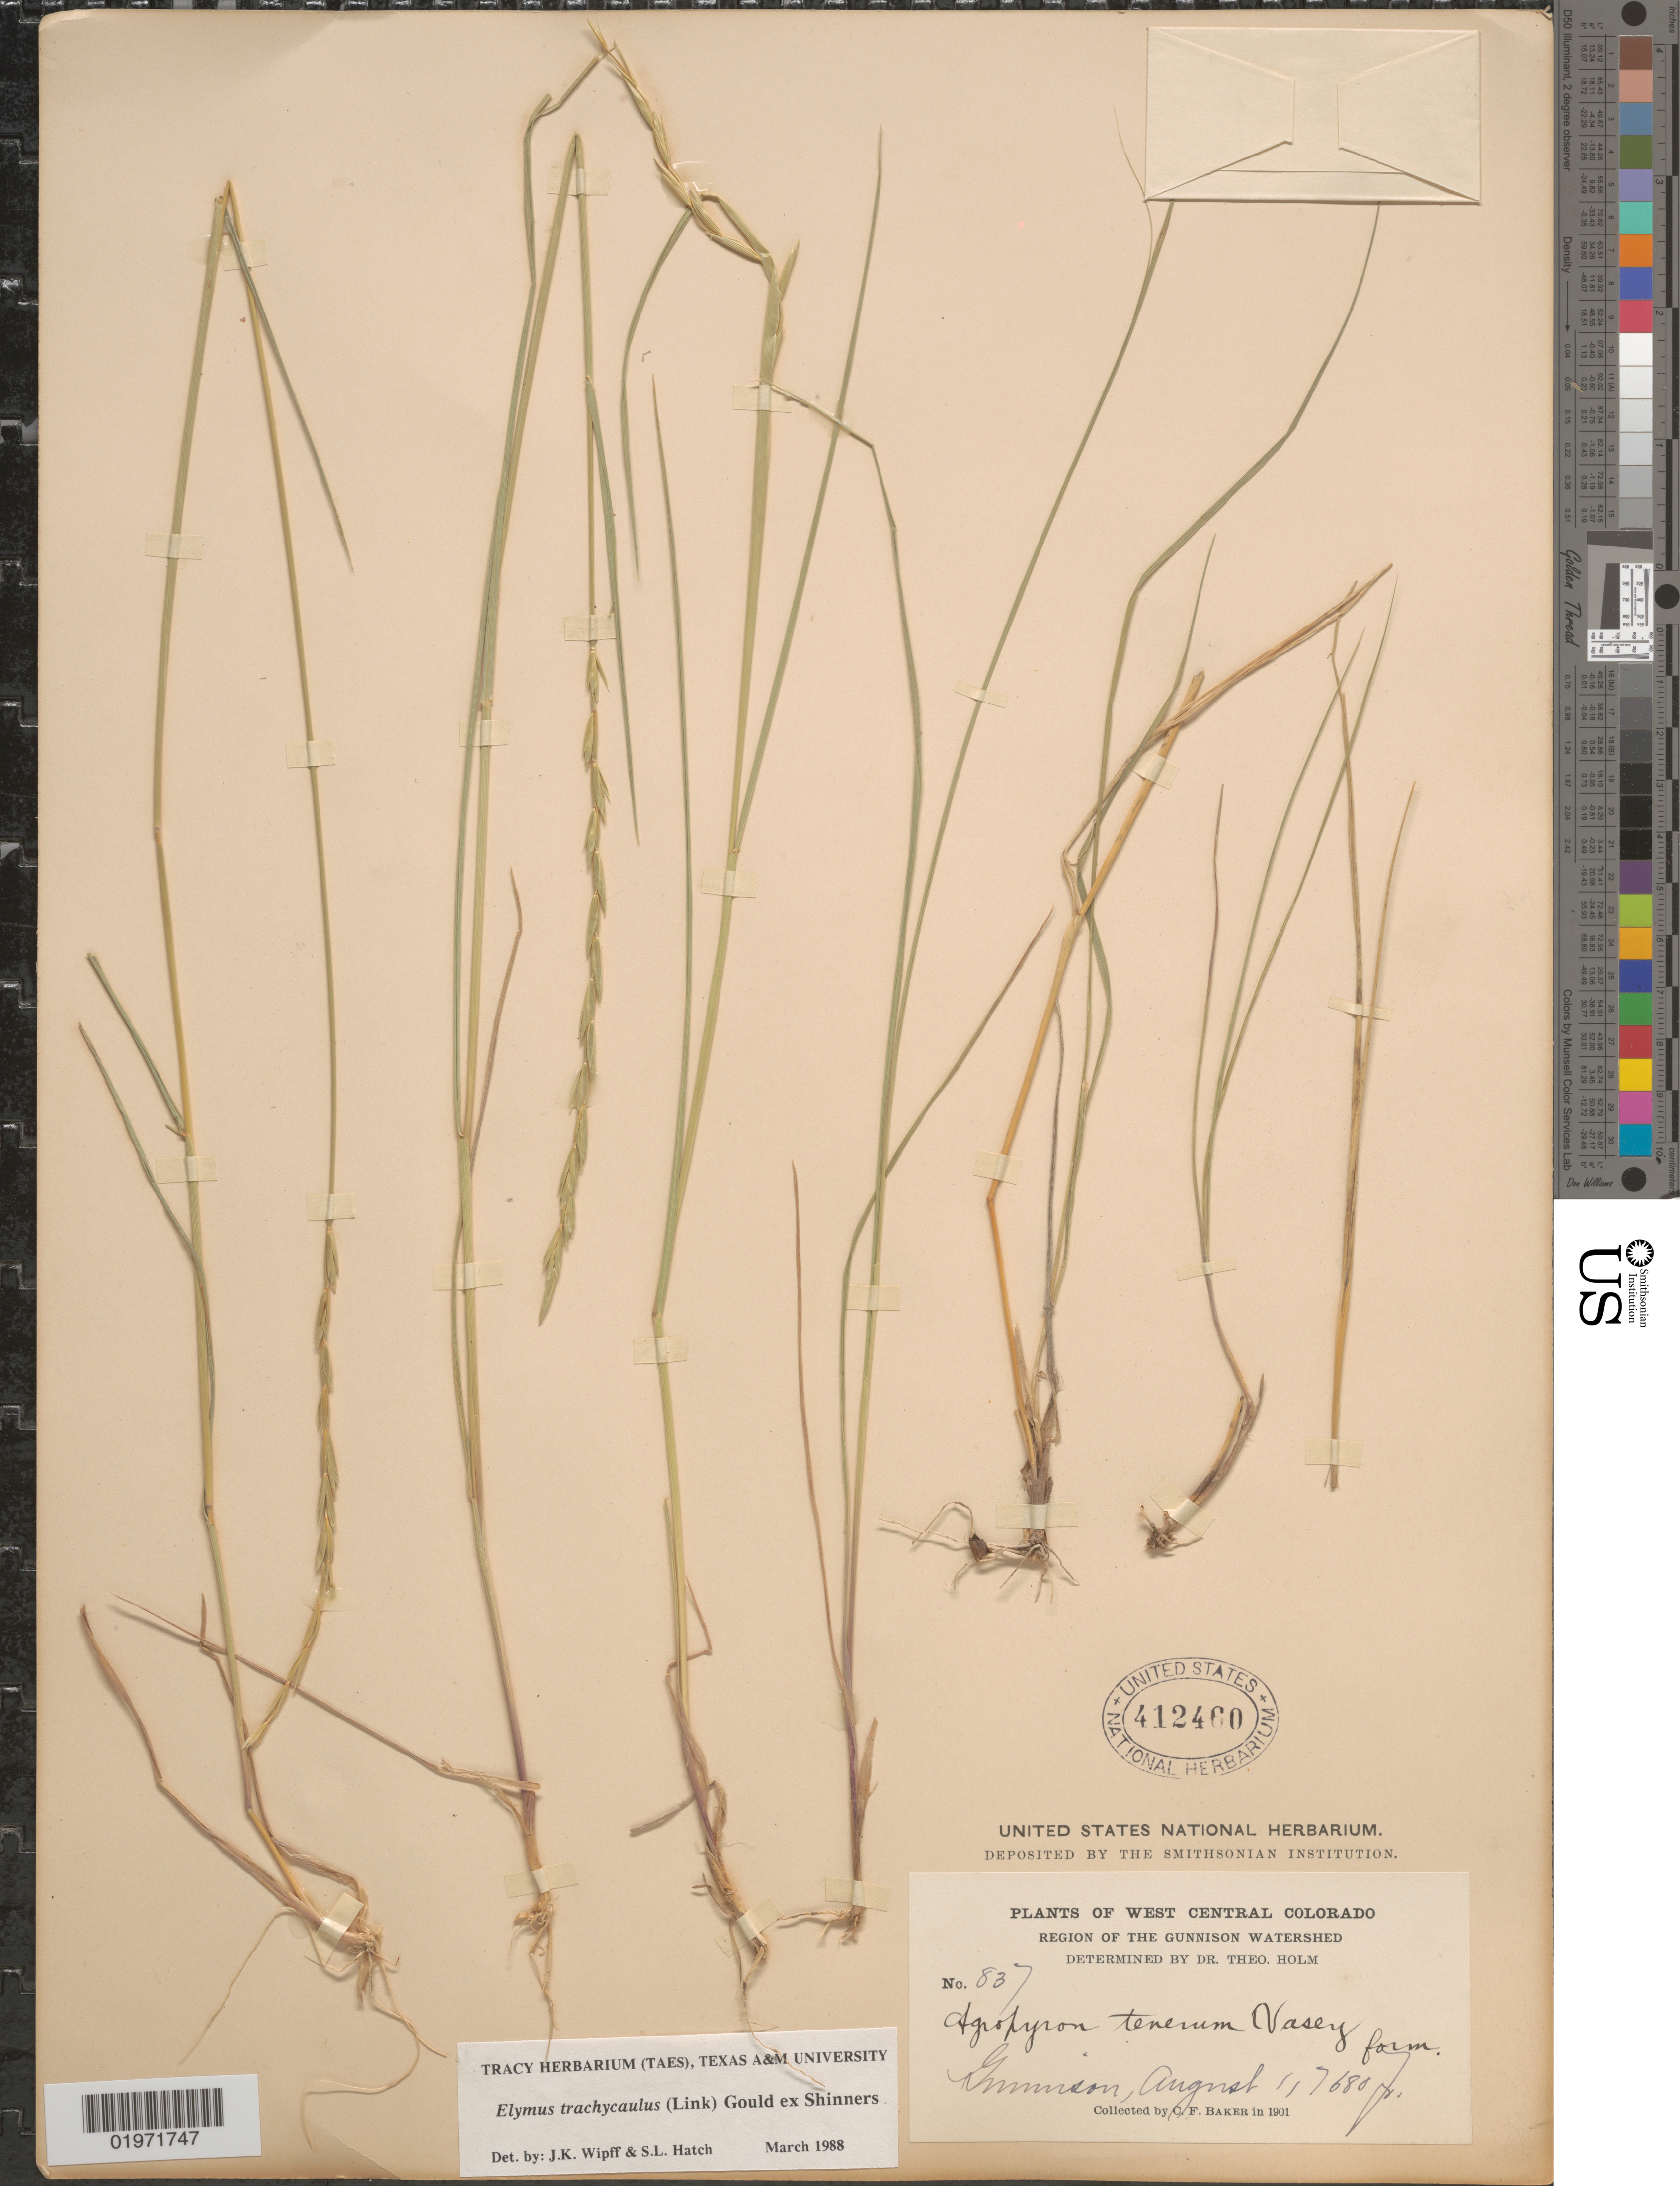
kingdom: Plantae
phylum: Tracheophyta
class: Liliopsida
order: Poales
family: Poaceae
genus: Elymus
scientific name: Elymus trachycaulus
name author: (Link) Gould ex Shinners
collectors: C. F. Baker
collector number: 837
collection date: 1901-08-01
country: United States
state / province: Colorado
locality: West Central Colorado. Region of the Gunnison Watershed. Gunnison.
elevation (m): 2341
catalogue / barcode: US 412460